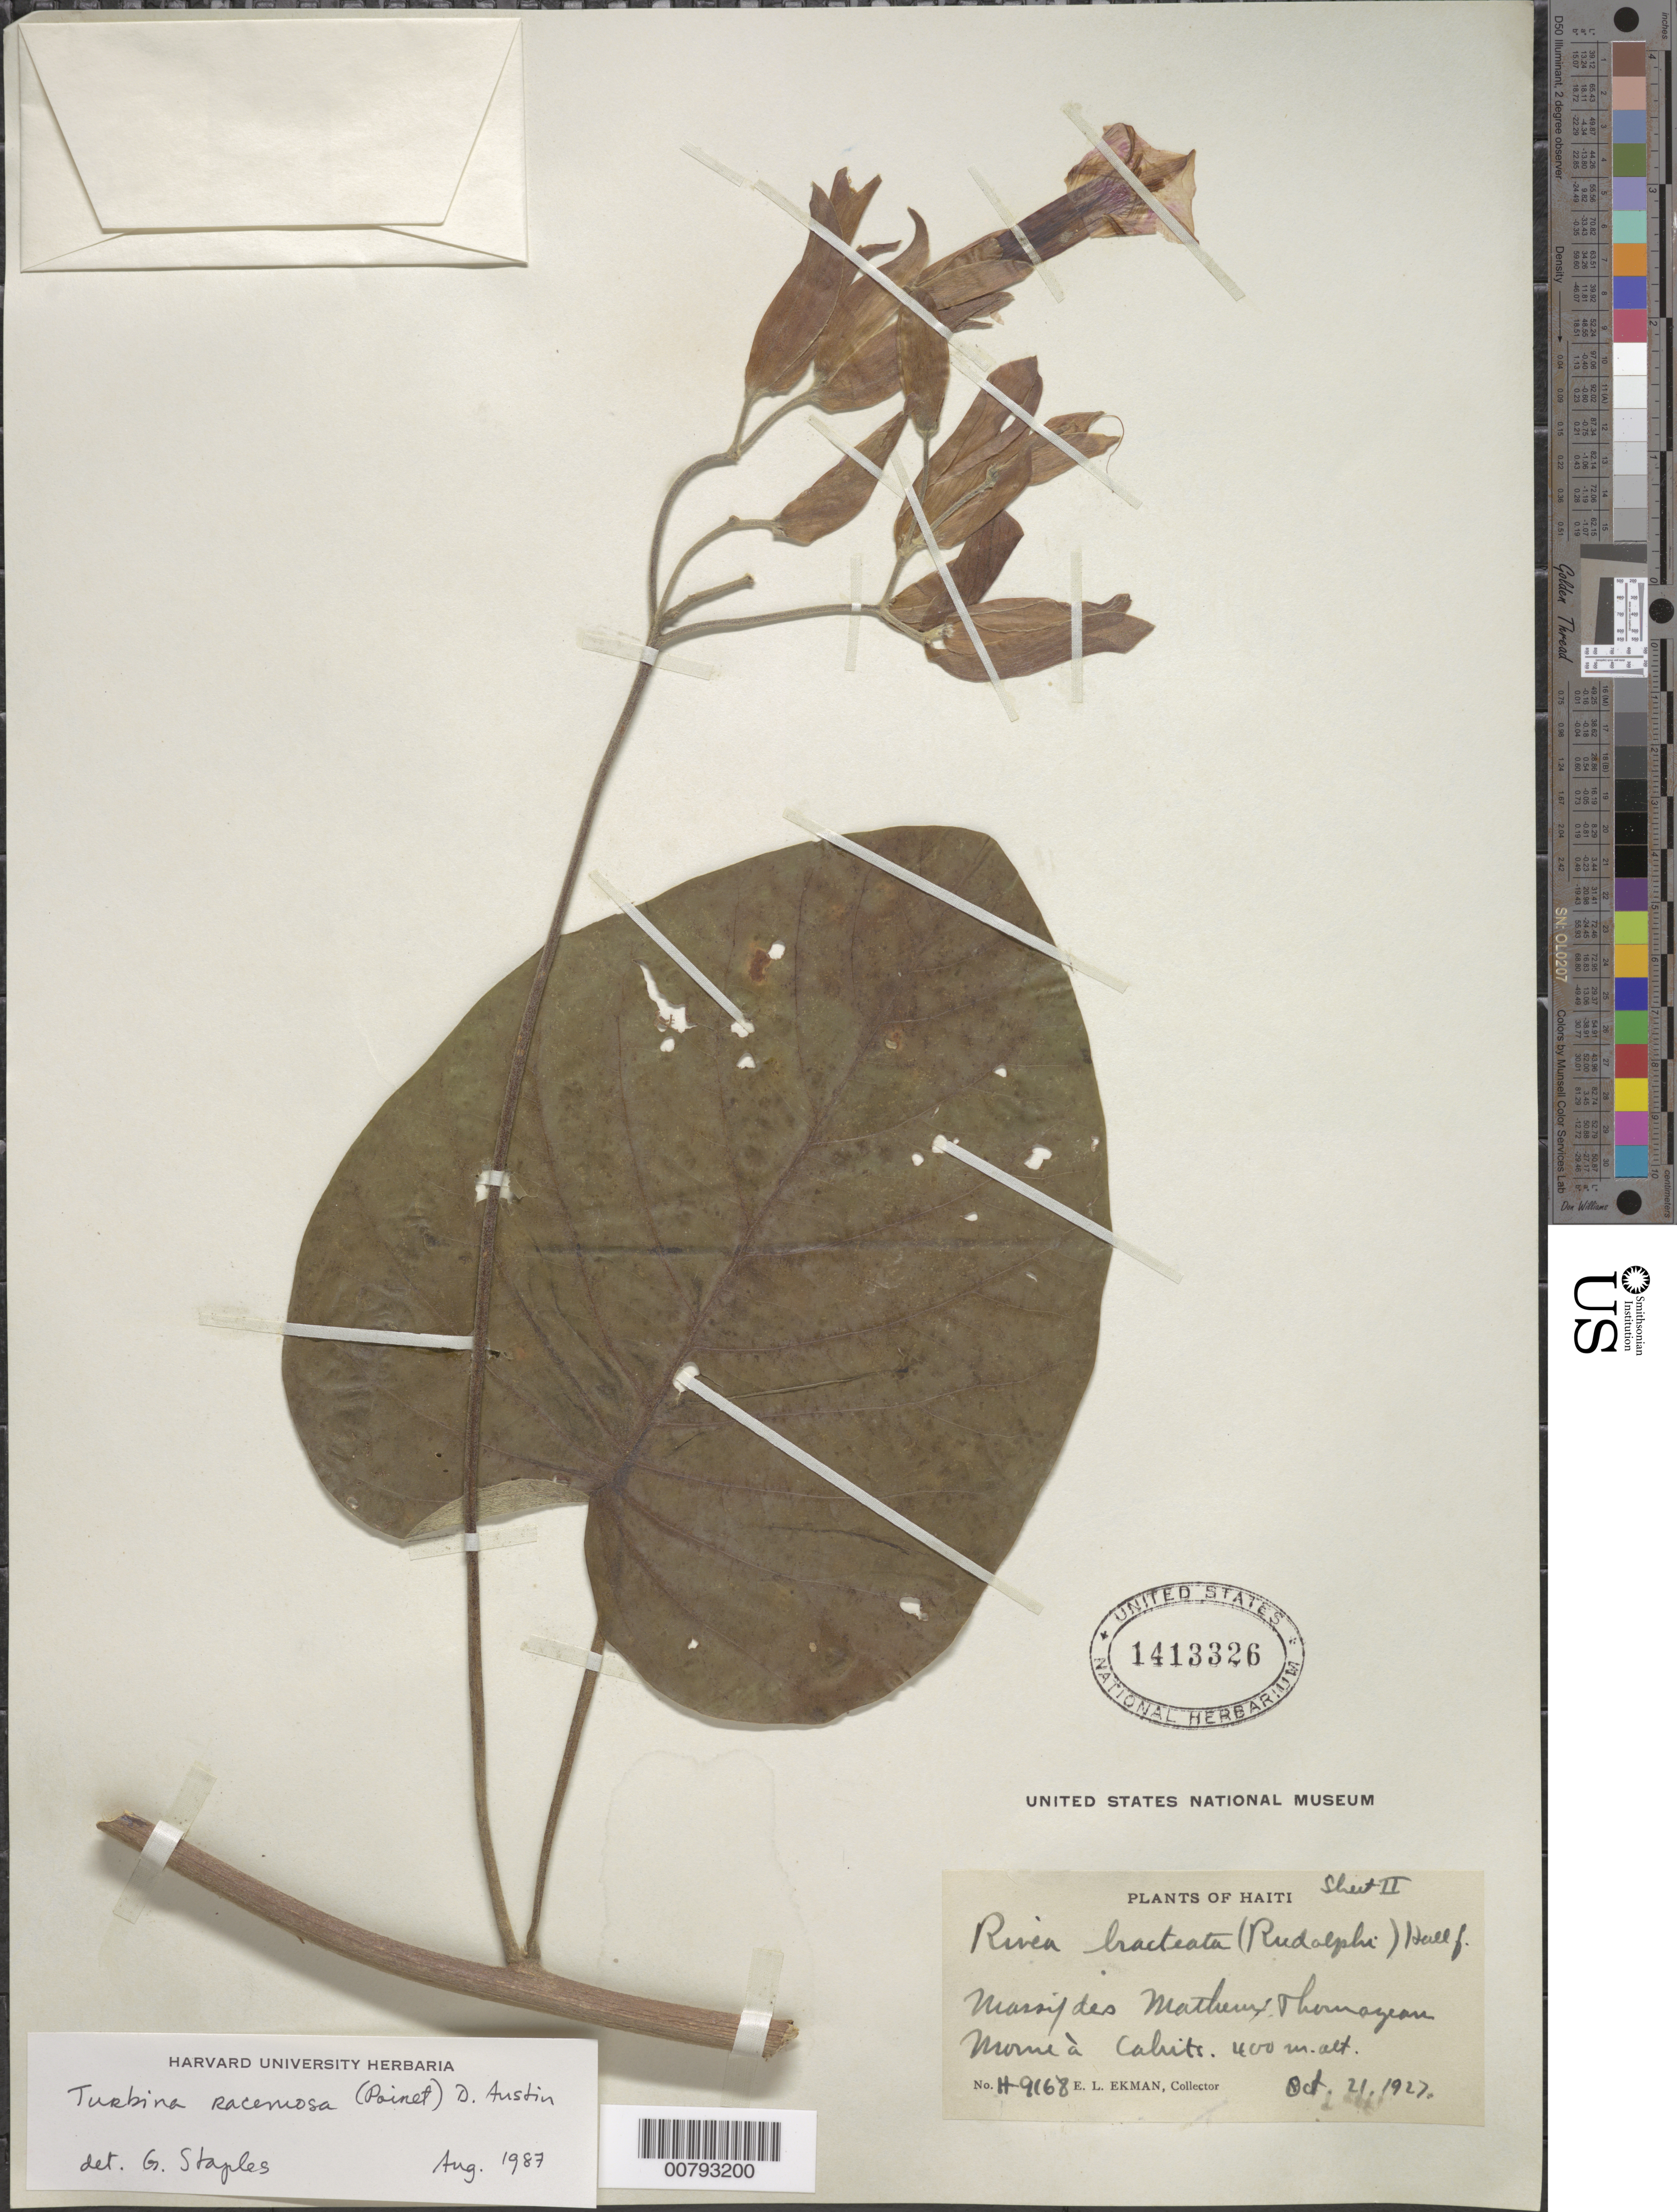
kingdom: Plantae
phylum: Tracheophyta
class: Magnoliopsida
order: Solanales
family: Convolvulaceae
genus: Turbina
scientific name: Turbina racemosa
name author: (Poir.) D.F. Austin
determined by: Staples, G. W.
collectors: E. L. Ekman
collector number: H 9168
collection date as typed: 21 Oct 1927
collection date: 1927-10-21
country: Haiti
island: Hispaniola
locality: Massif des Matheux, Thomazeau, Morne-à-Cabrits.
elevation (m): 400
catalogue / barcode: US 1413326